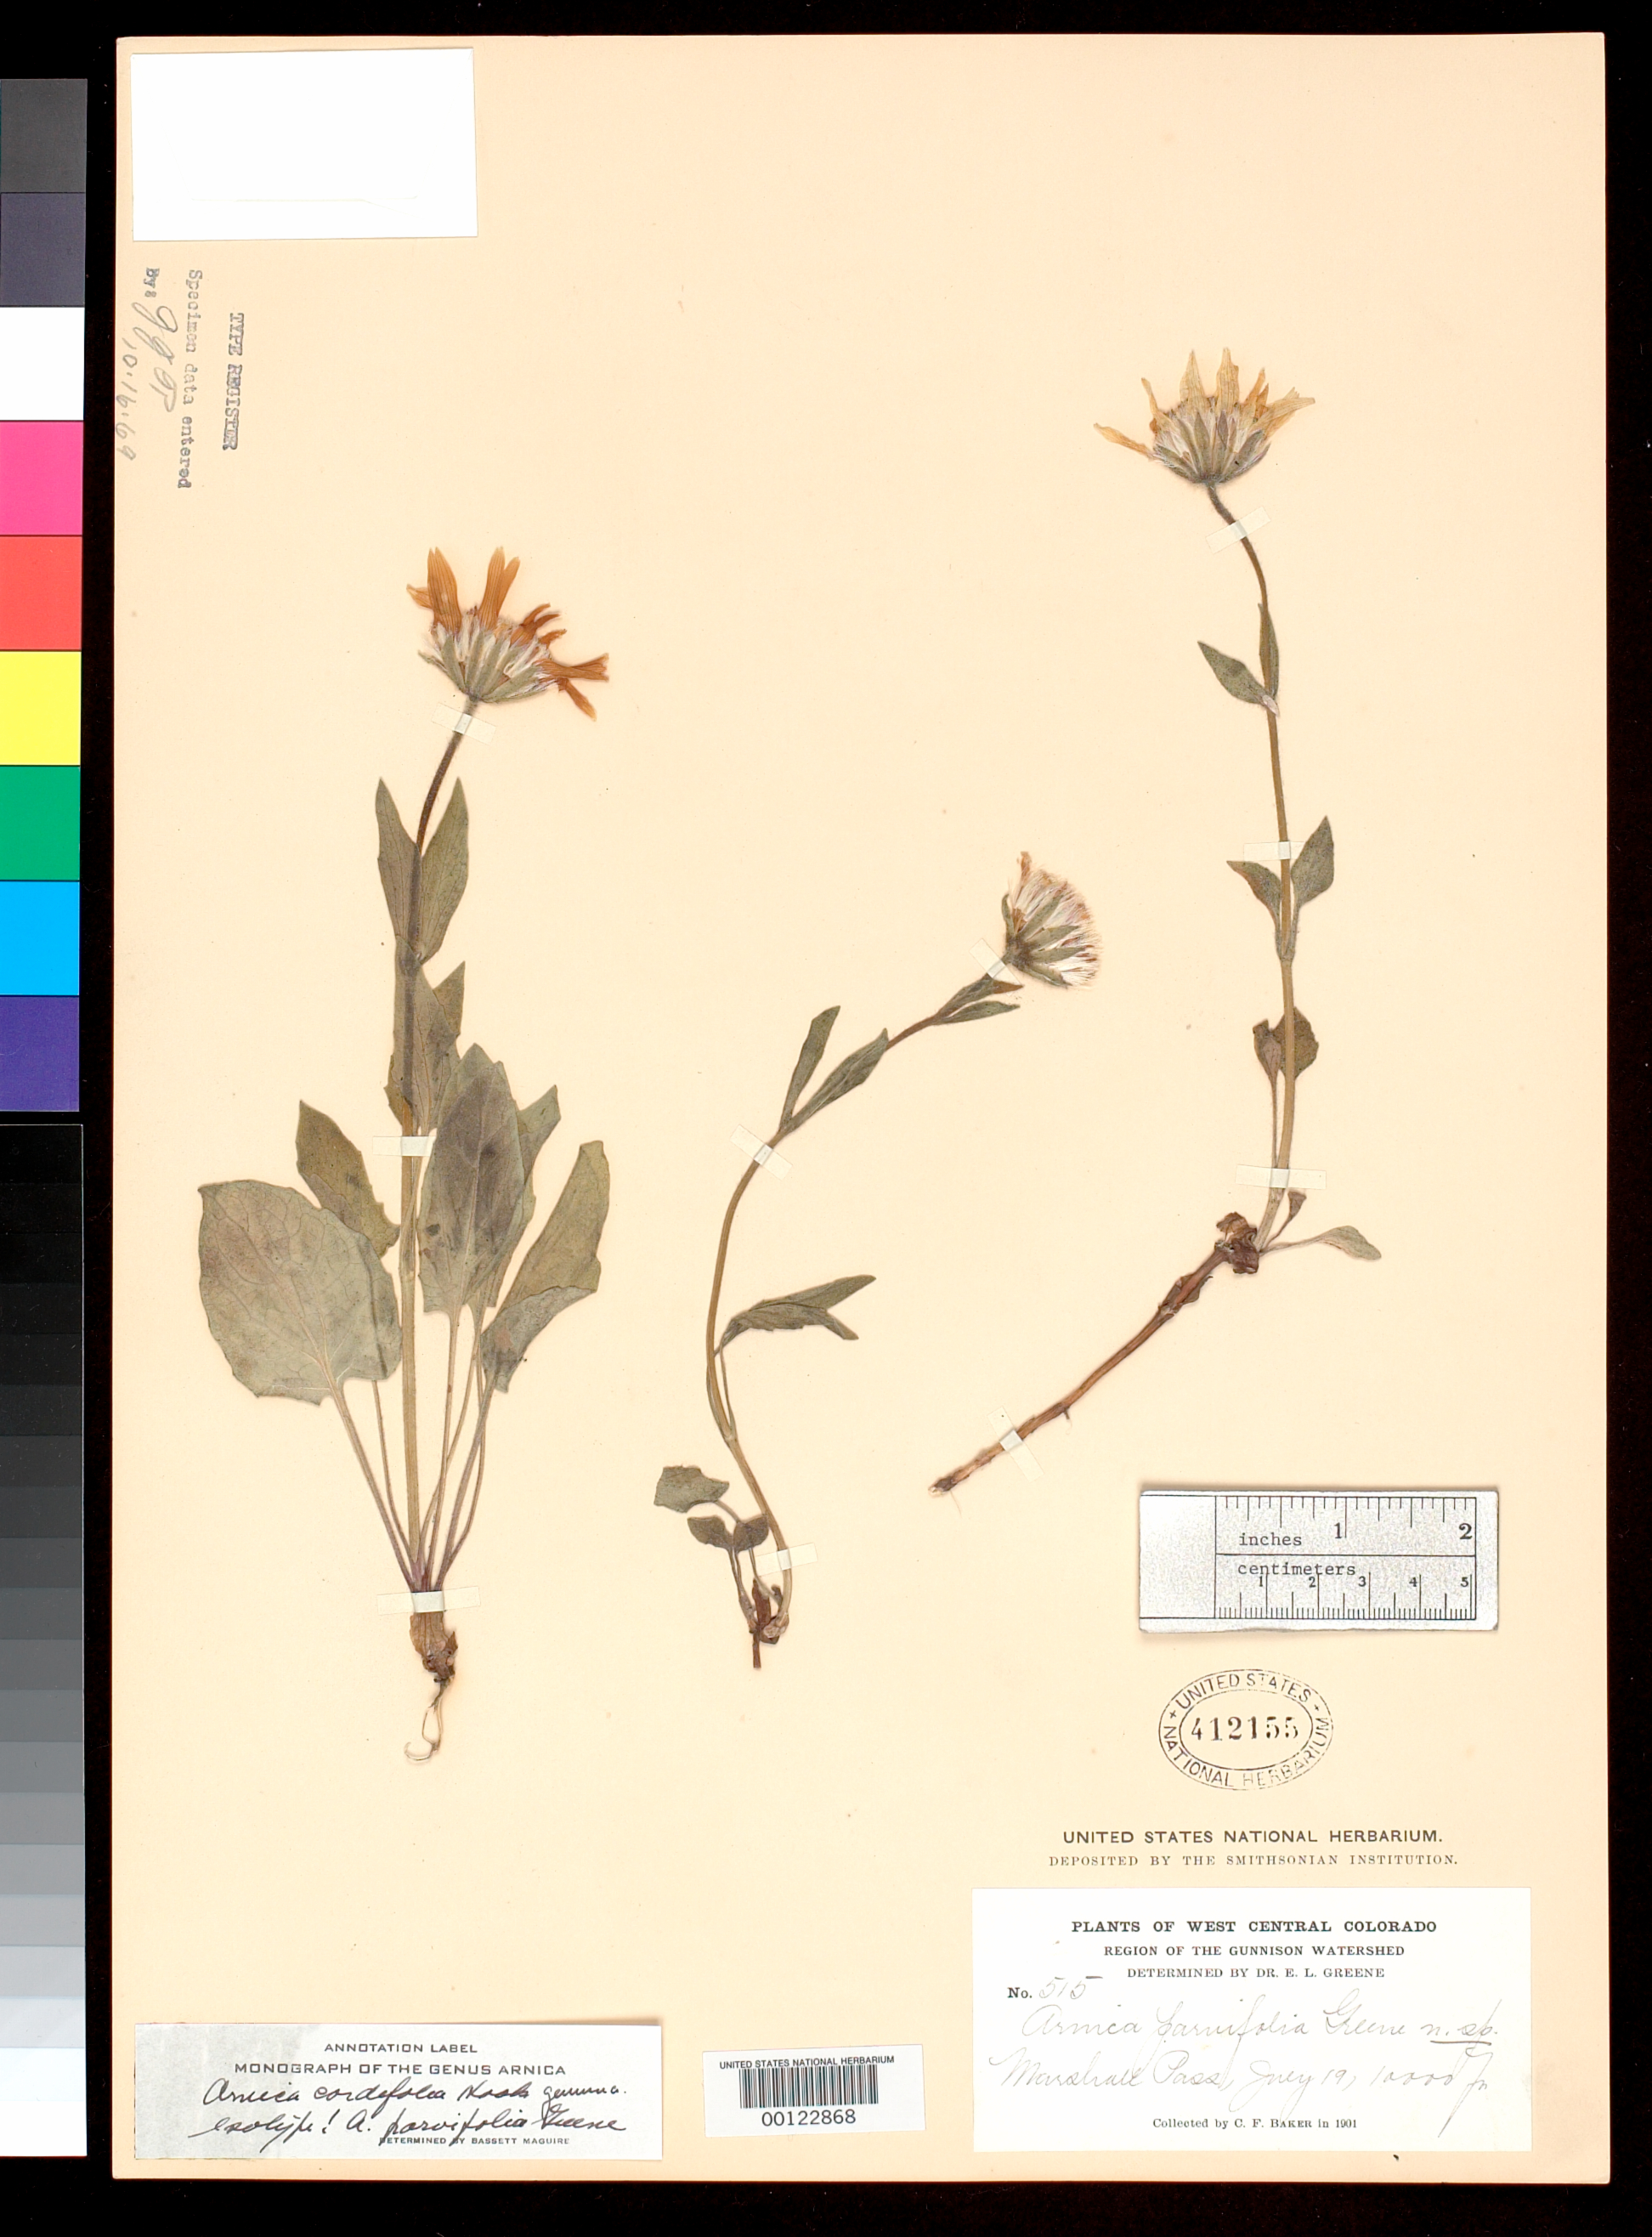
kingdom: Plantae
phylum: Tracheophyta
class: Magnoliopsida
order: Asterales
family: Asteraceae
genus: Arnica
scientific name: Arnica parvifolia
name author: Greene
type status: Isotype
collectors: C. F. Baker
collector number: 515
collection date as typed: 19 Jul 1901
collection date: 1901-07-19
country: United States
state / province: Colorado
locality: Gunnison Watershed, Marshall Pass; alt. 10000 ft.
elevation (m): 3048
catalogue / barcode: US 412155